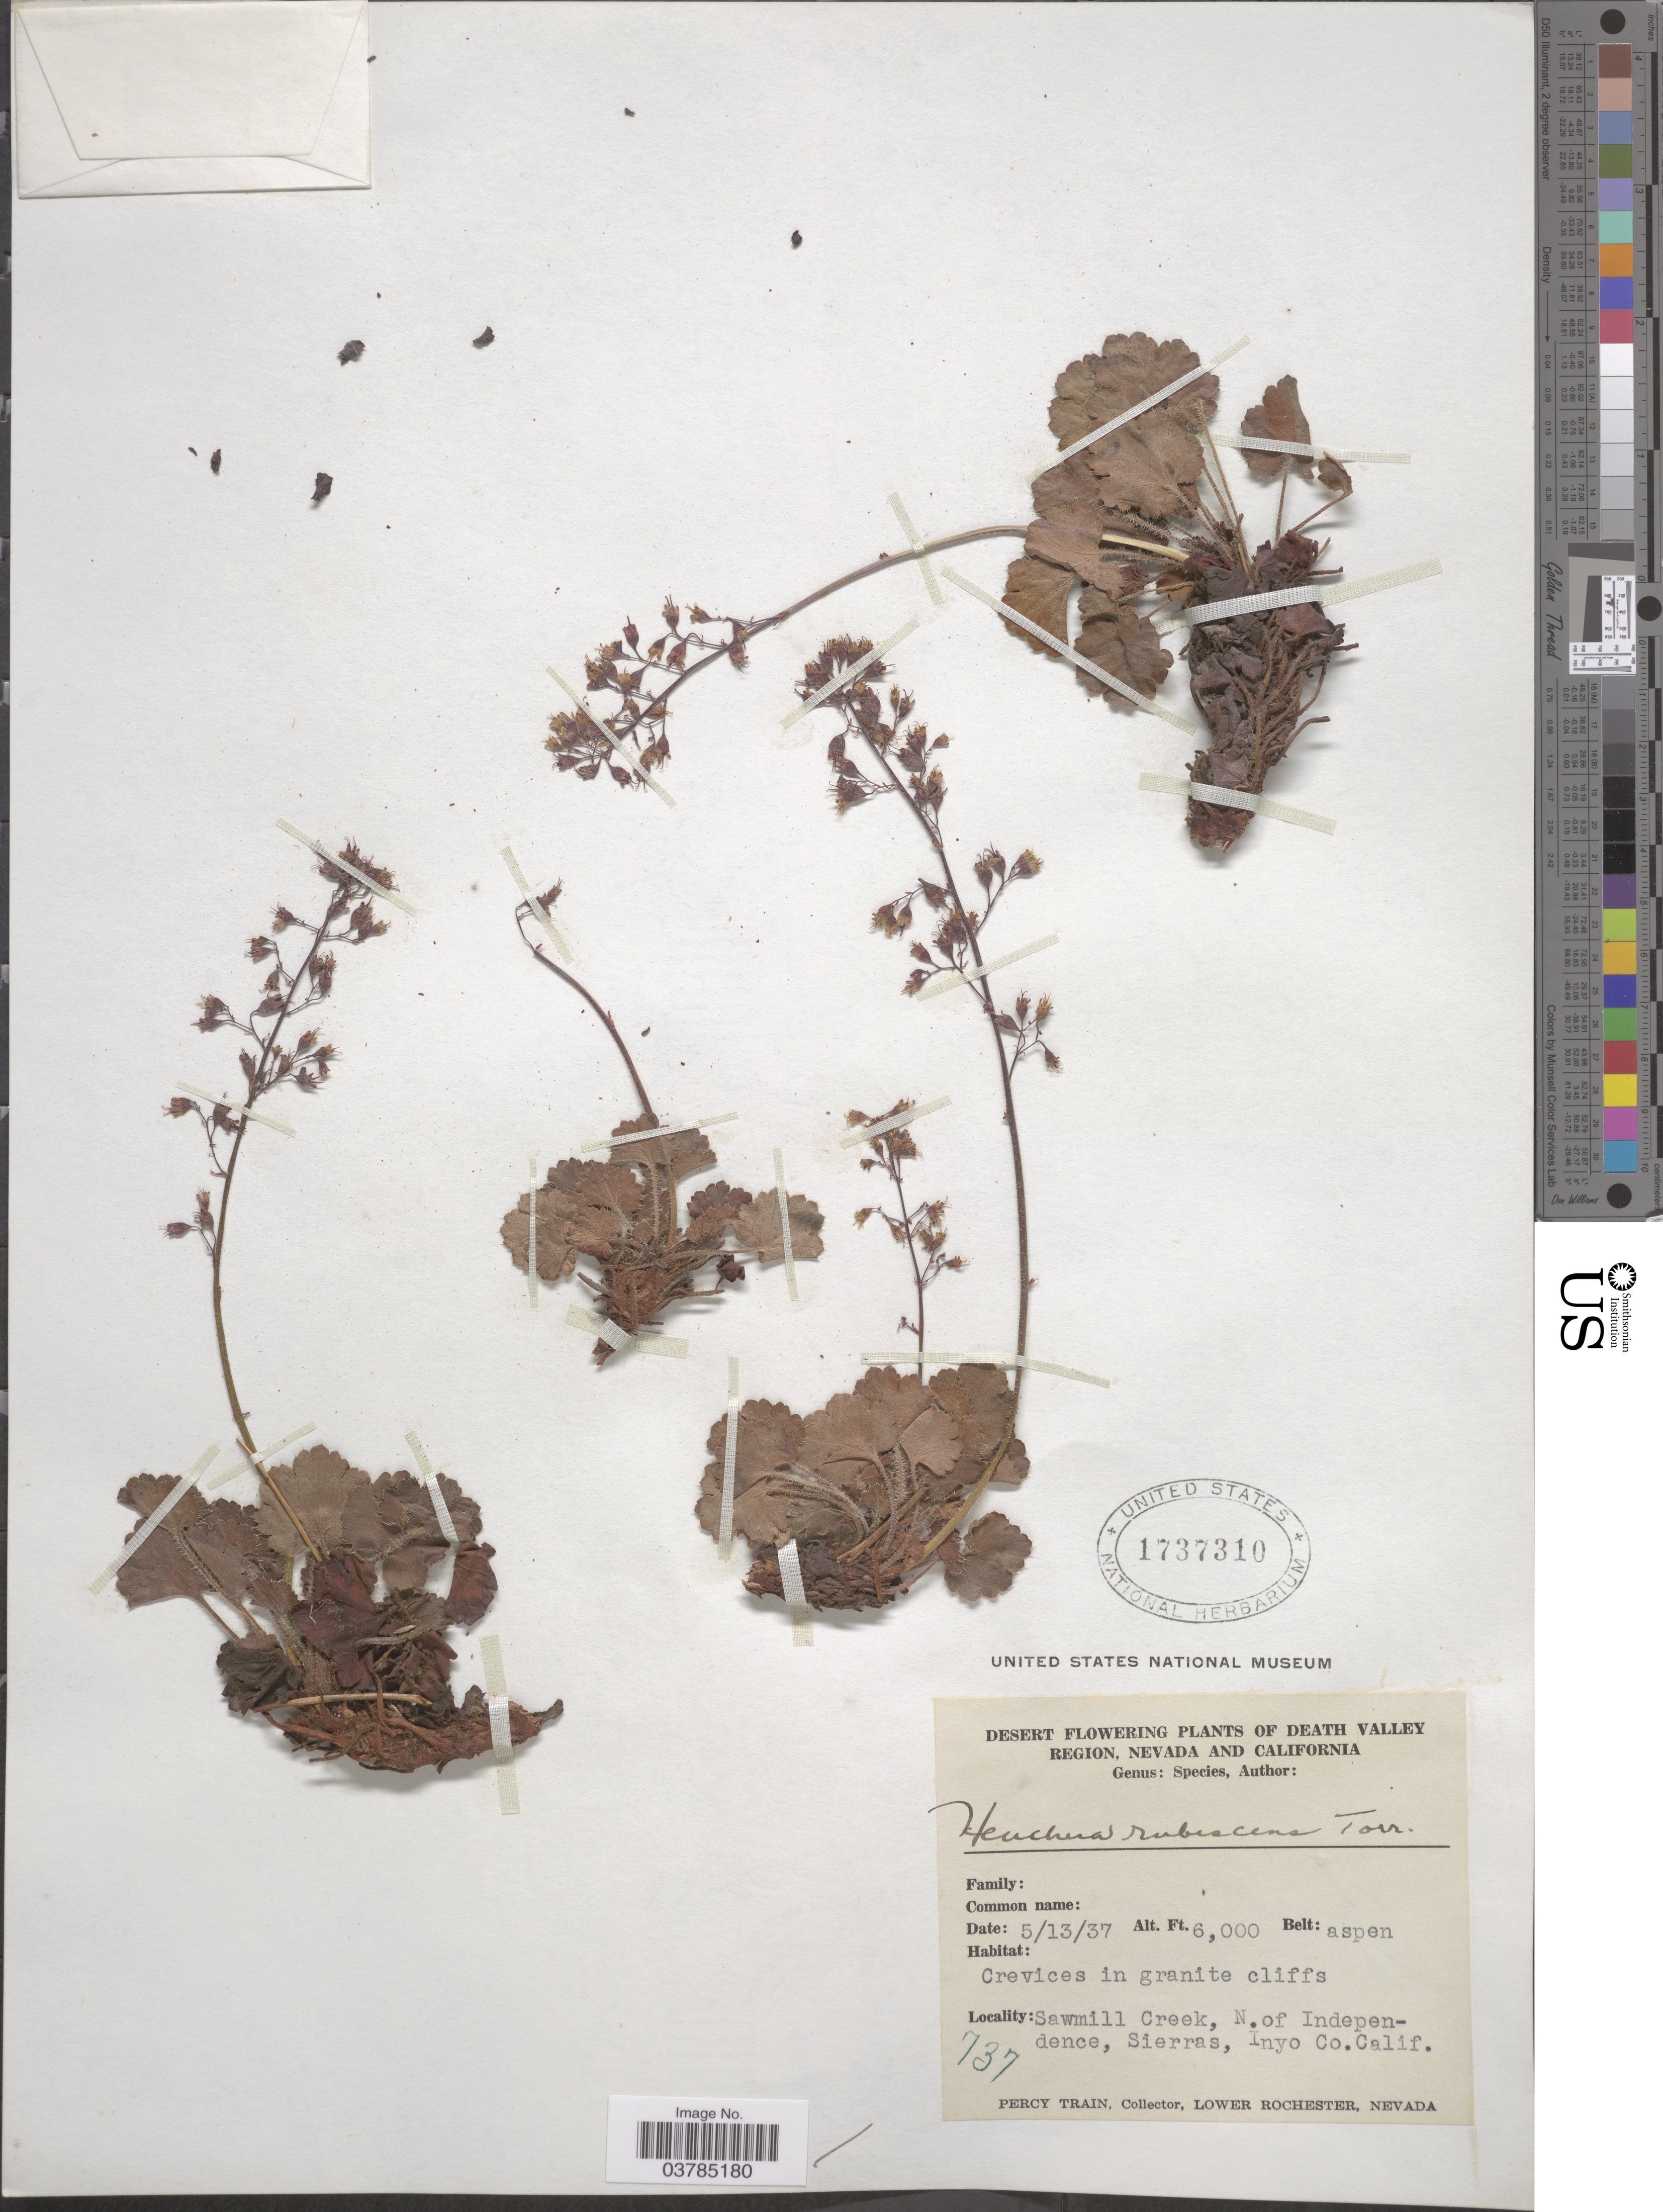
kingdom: Plantae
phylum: Tracheophyta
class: Magnoliopsida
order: Saxifragales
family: Saxifragaceae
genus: Heuchera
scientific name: Heuchera rubescens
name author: Torr.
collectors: P. Train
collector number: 737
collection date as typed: Transcribed d/m/y: 13/5/37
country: United States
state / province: California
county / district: Inyo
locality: Sawmill Creek, N. of Independence, Sierras, Inyo Co.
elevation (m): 1829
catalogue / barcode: US 1737310